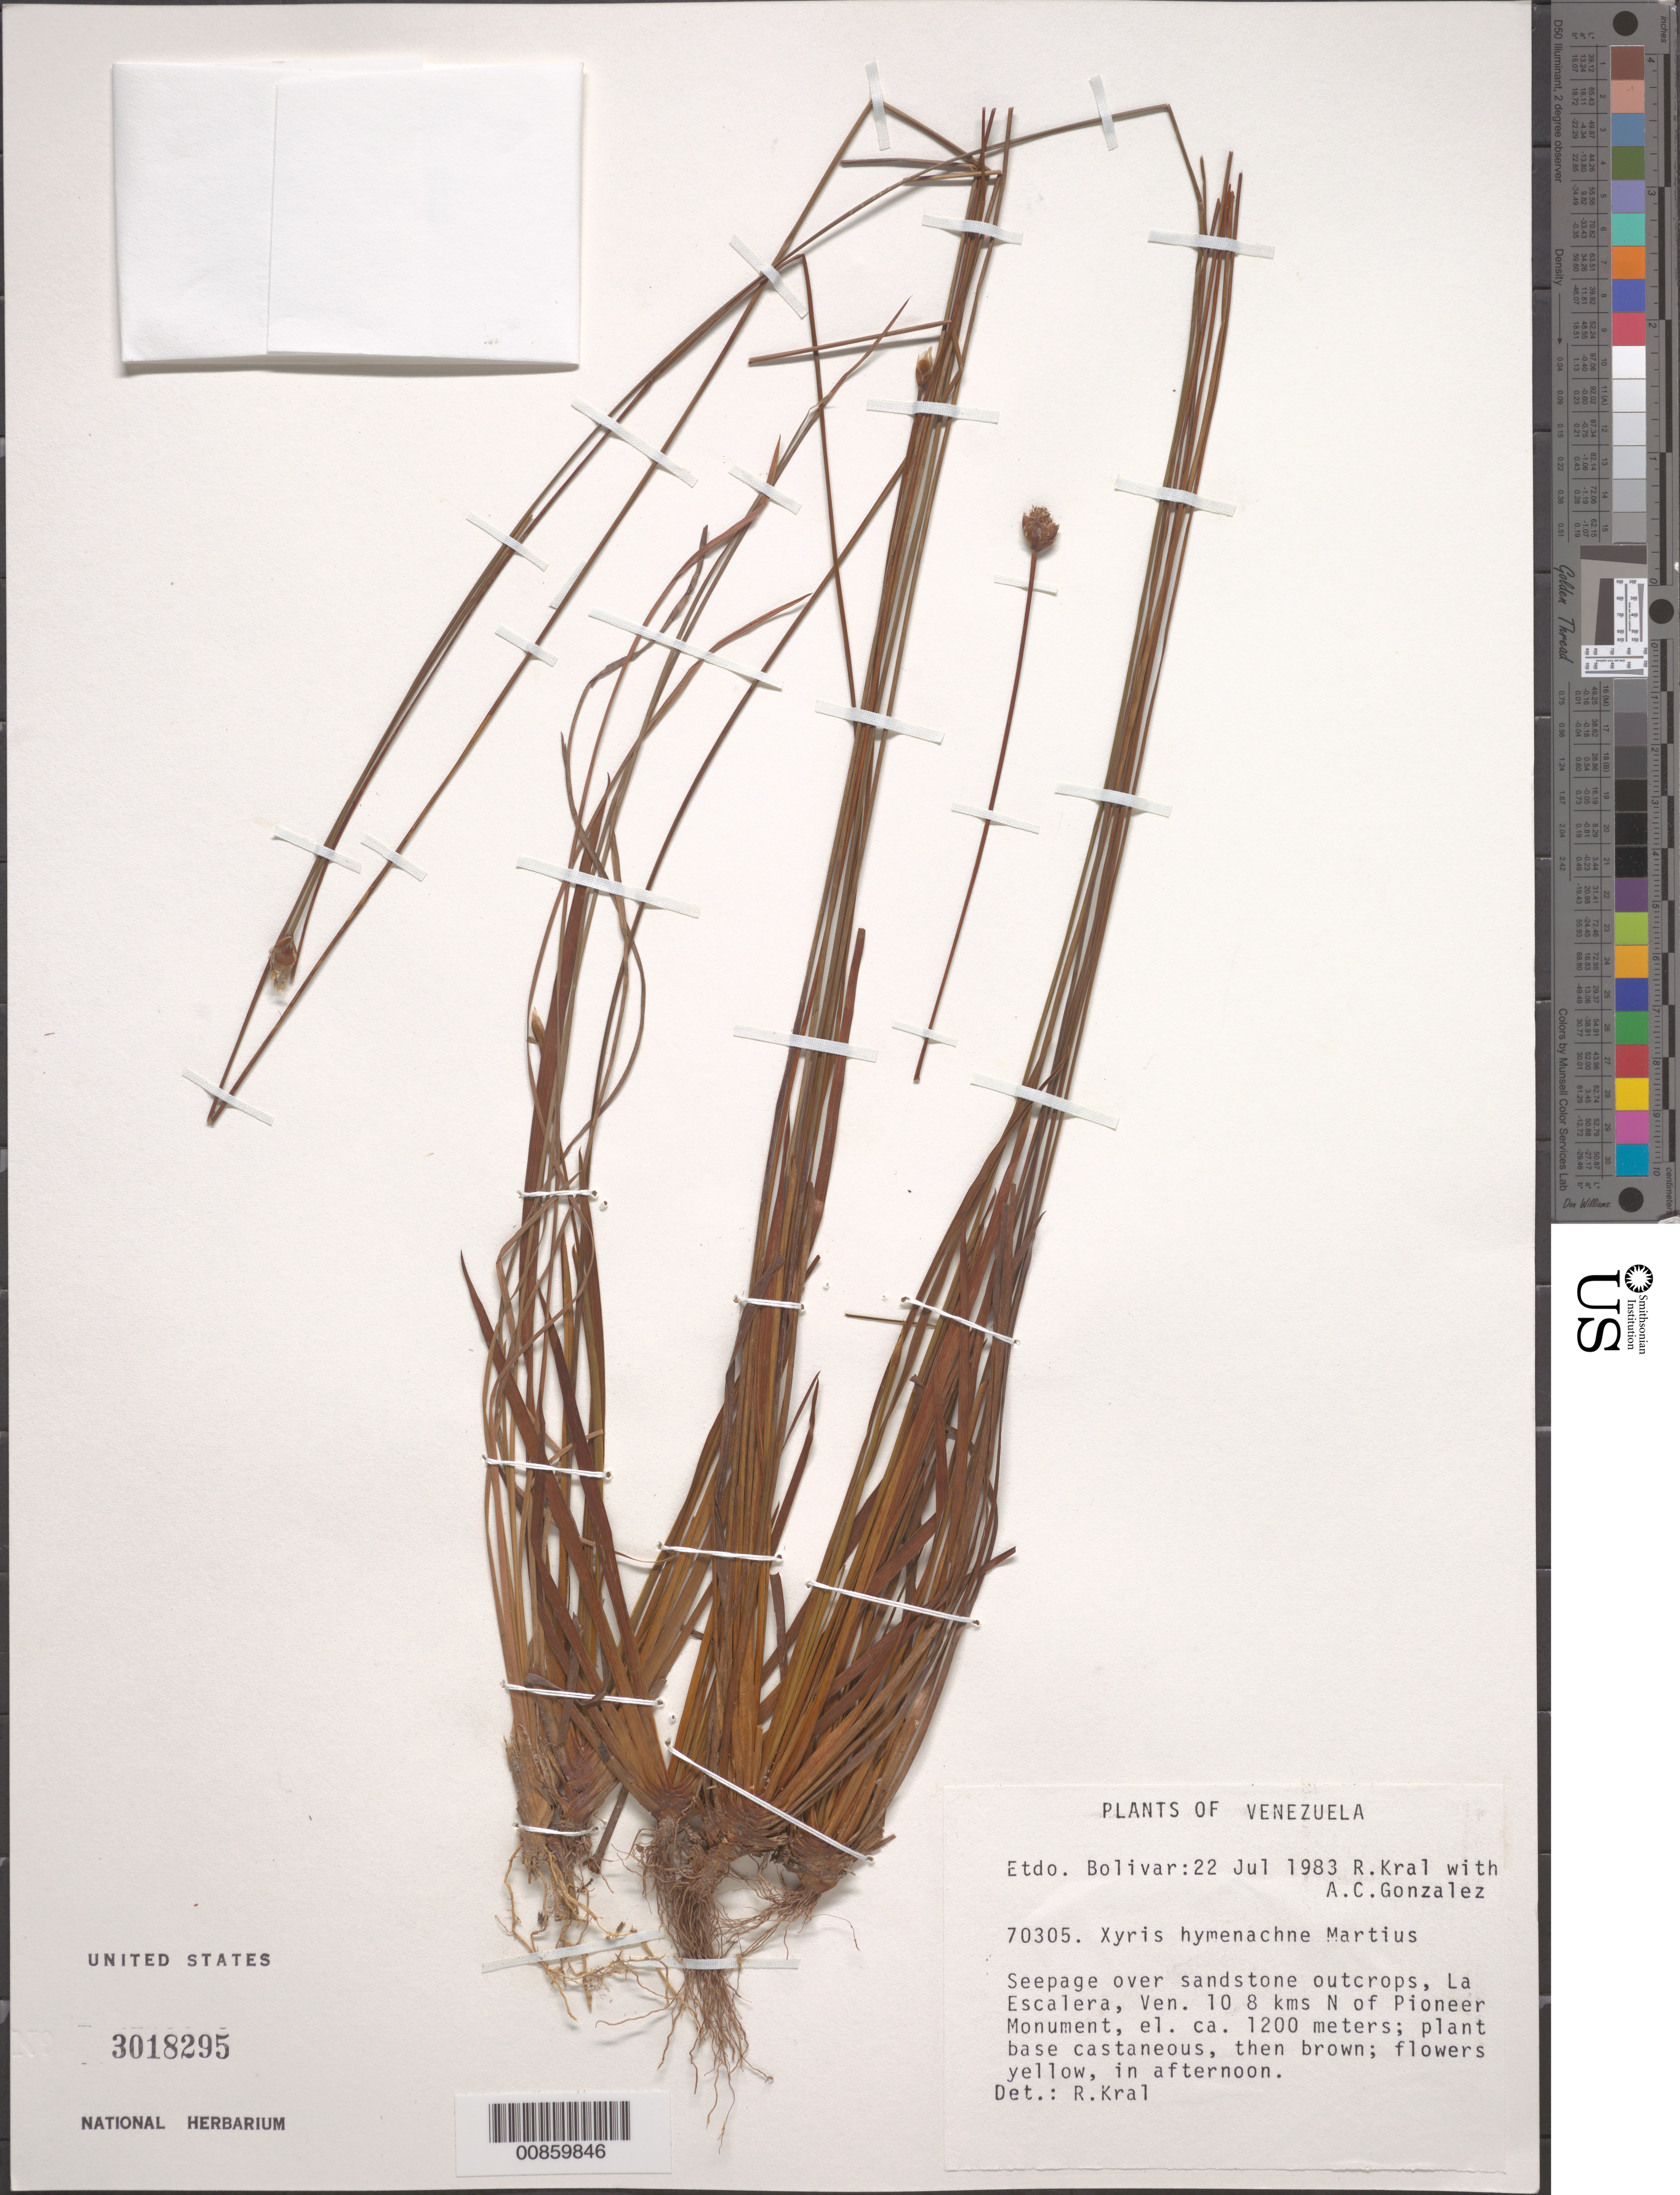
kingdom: Plantae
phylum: Tracheophyta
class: Liliopsida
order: Poales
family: Xyridaceae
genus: Xyris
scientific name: Xyris hymenachne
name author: Mart.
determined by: Kral, Robert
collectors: R. Kral & A. C. González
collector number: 70305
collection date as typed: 22-Jul-83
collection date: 1983-07-22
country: Venezuela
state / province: Bolívar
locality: Gran Sabana, La Escalera, Ven. 10, 8 km N of Pioneer Monument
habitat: Seepage over sandstone outcrops.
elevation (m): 1200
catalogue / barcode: US 3018295